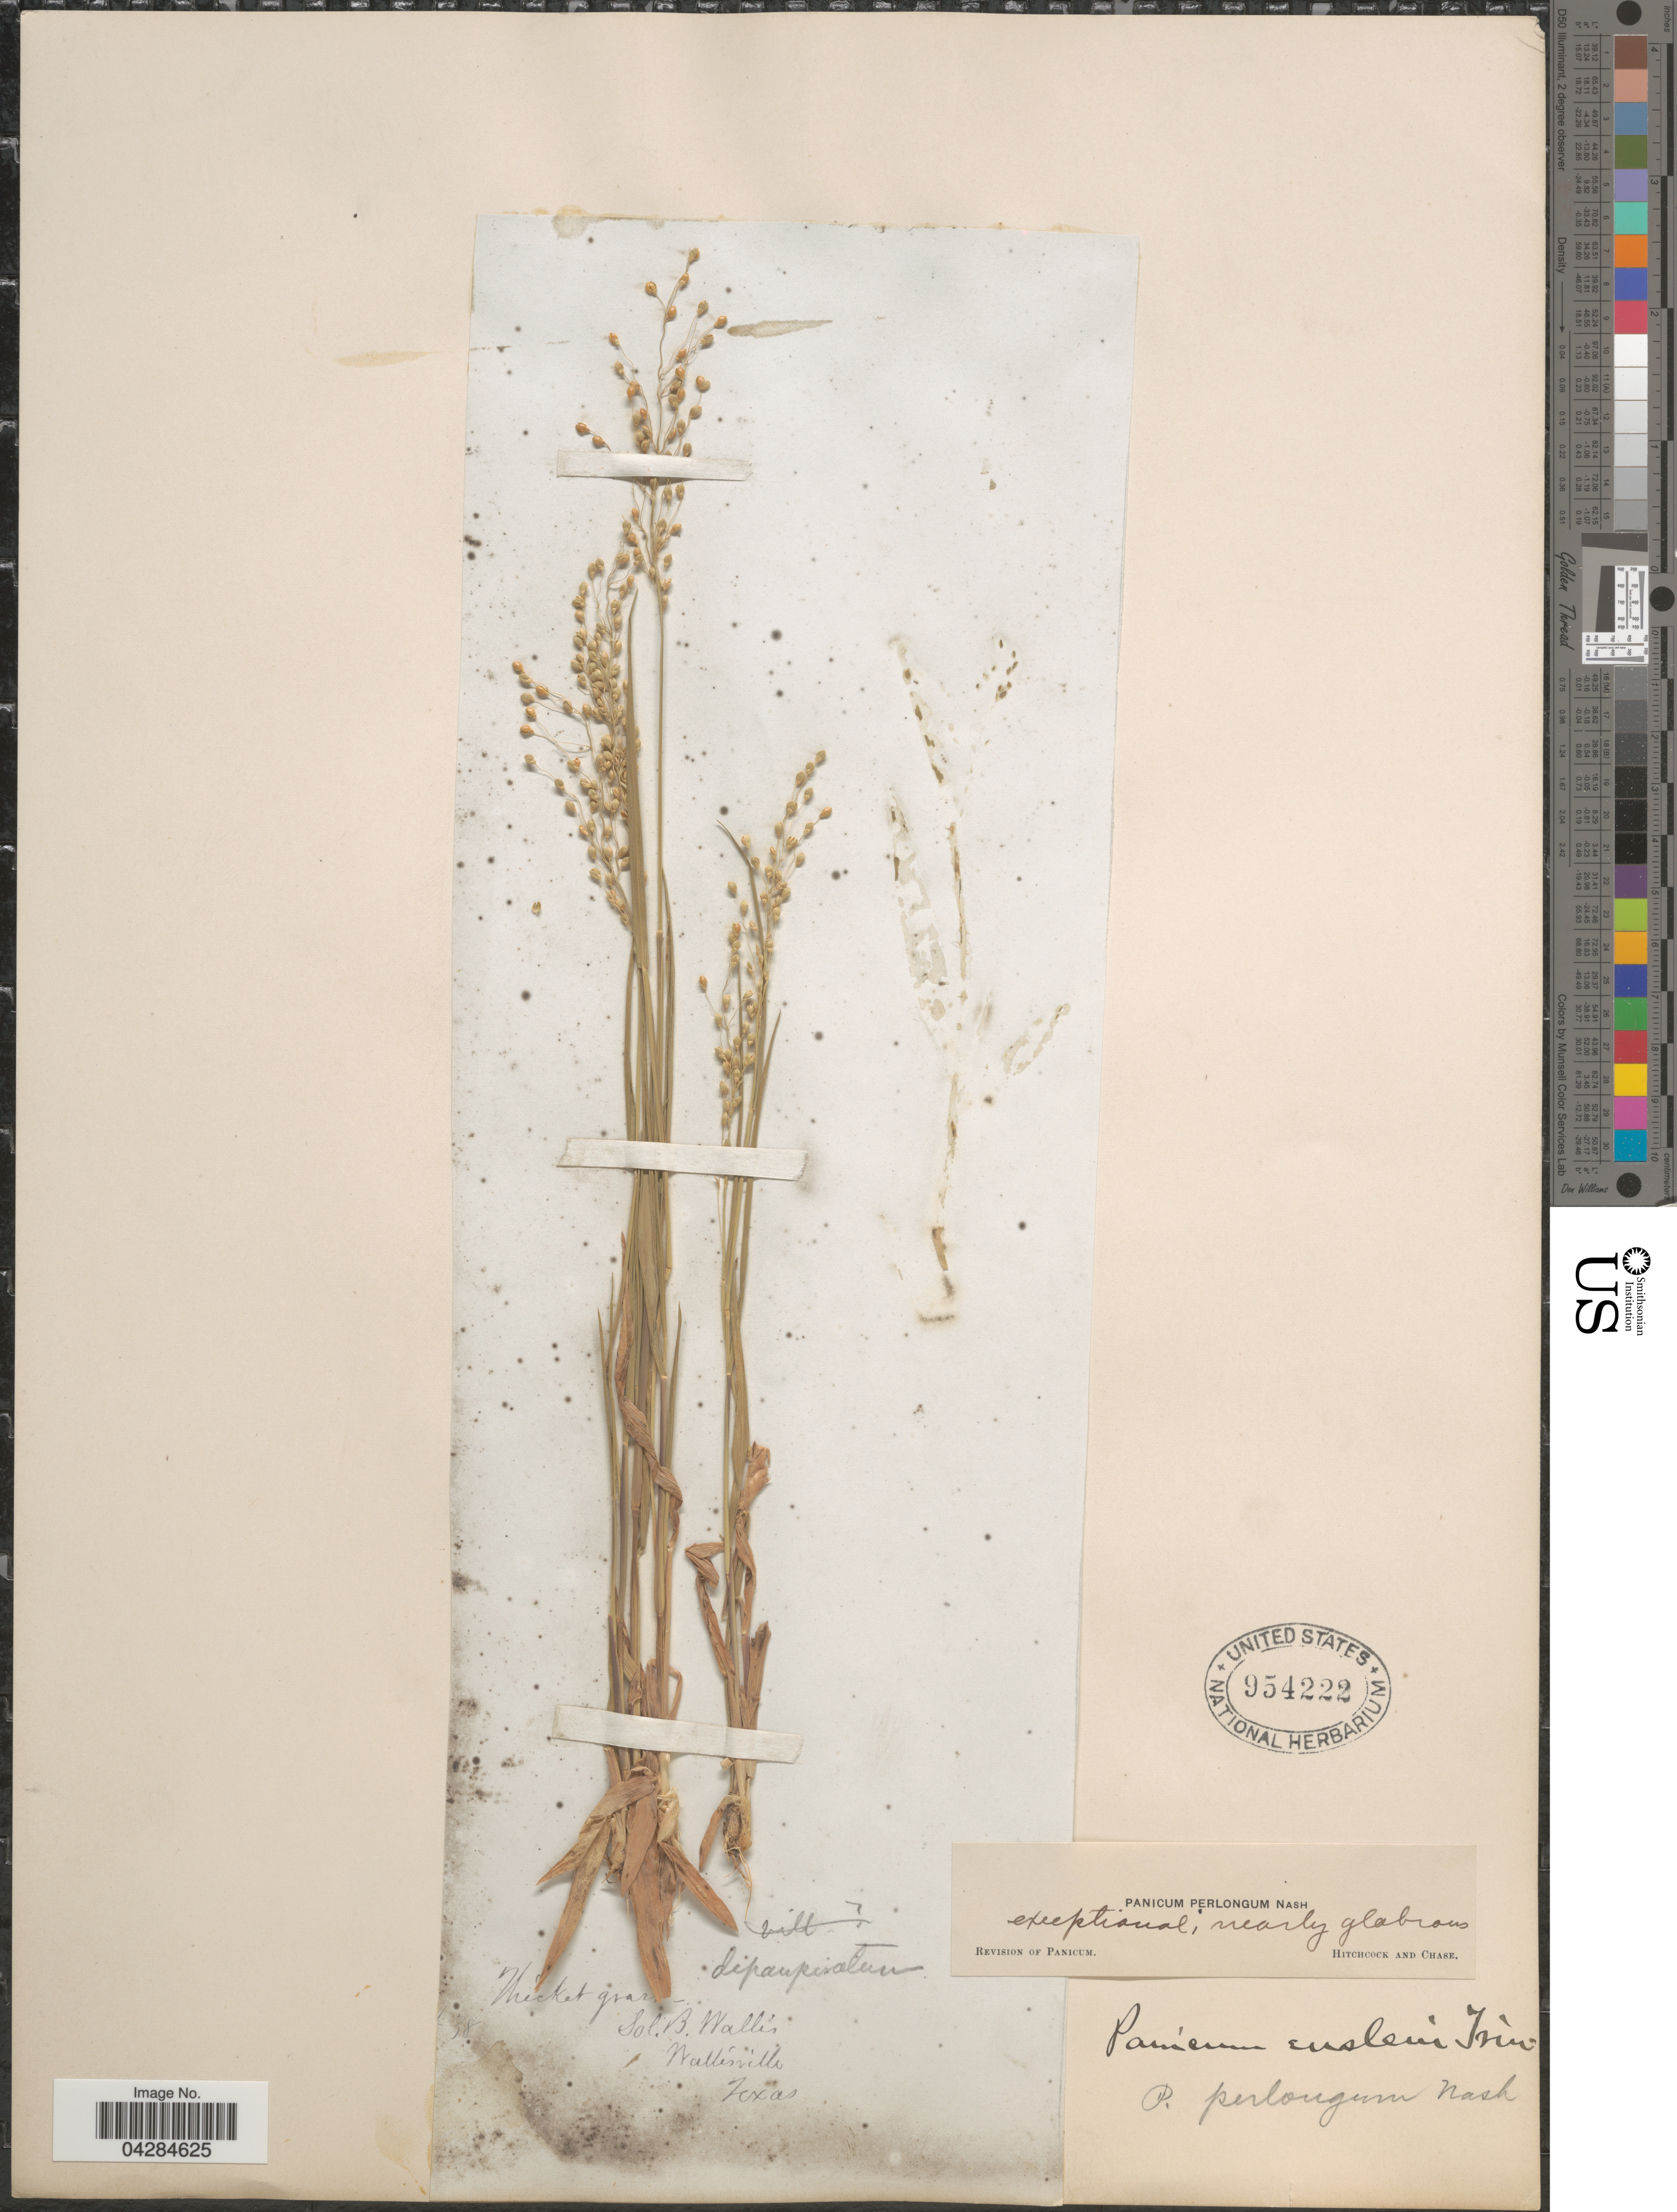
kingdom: Plantae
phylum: Tracheophyta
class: Liliopsida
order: Poales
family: Poaceae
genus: Dichanthelium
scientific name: Dichanthelium perlongum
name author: (Nash) Freckmann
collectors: S. Wallis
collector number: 38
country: United States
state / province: Texas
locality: Wallisville.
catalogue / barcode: US 954222